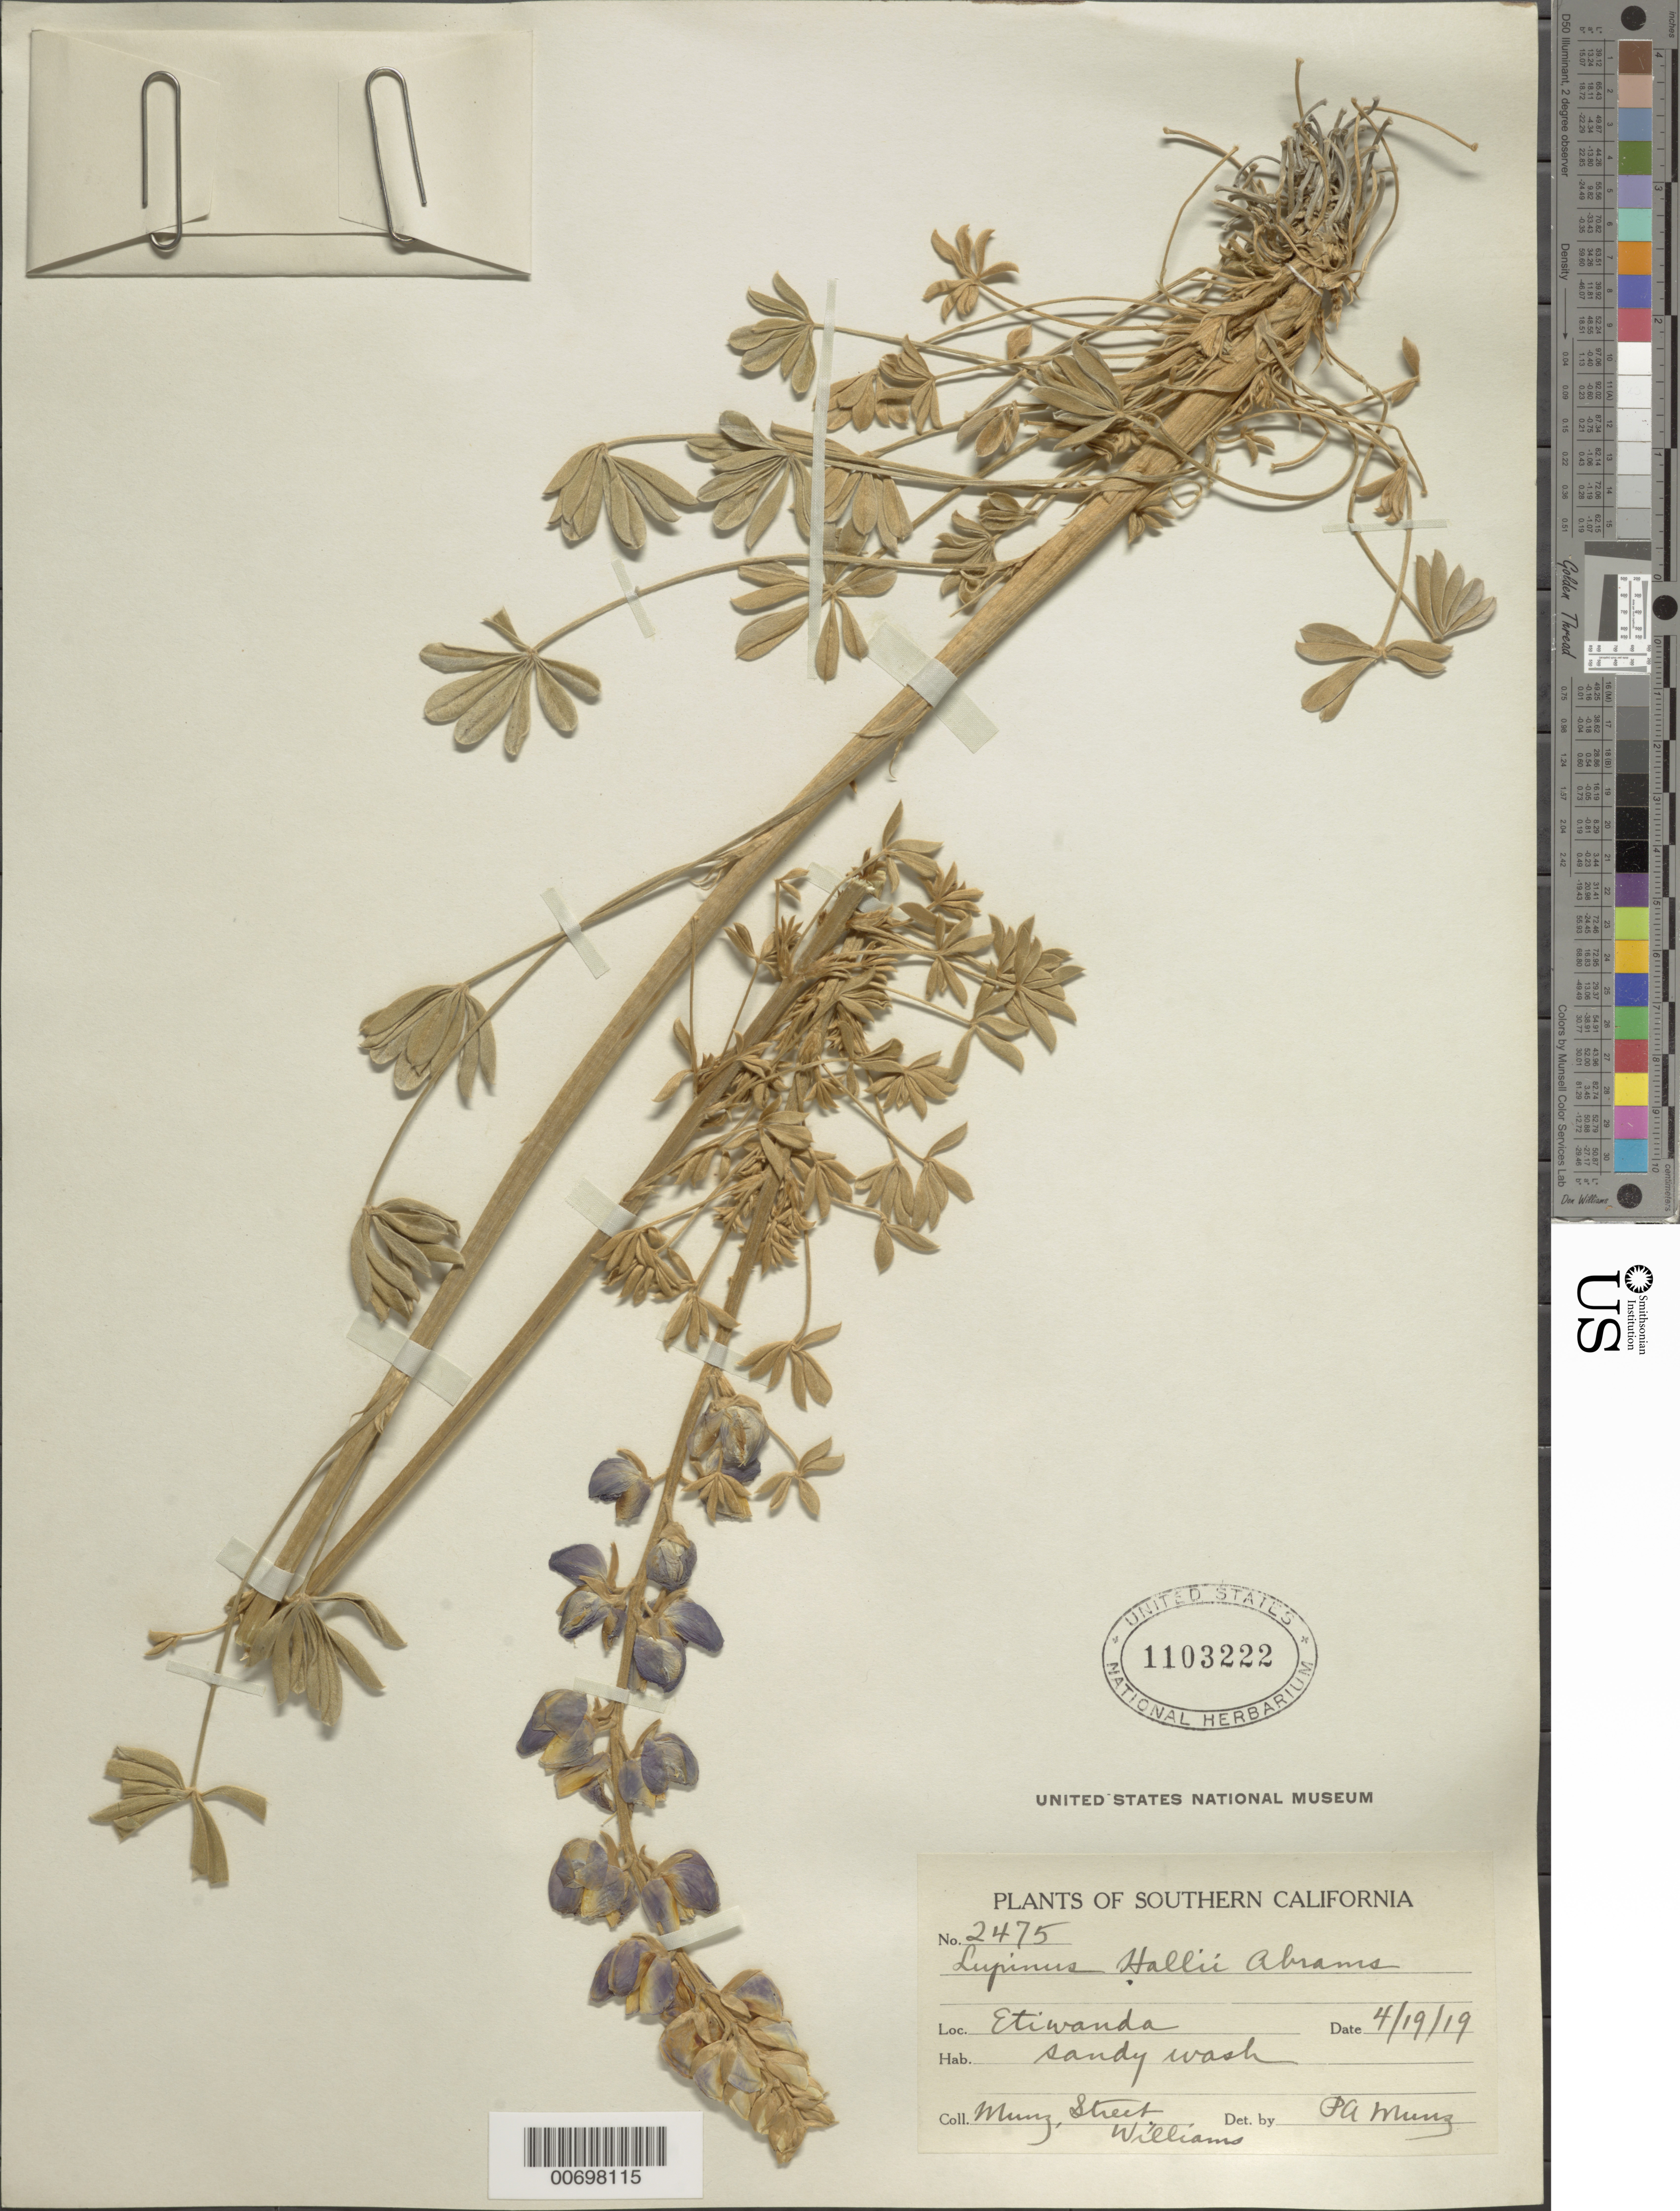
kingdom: Plantae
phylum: Tracheophyta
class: Magnoliopsida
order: Fabales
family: Fabaceae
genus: Lupinus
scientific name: Lupinus excubitus var. hallii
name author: (Abrams) C.P. Sm.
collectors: P. A. Munz, -. Street & -- Williams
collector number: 2475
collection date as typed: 19 Apr 1919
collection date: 1919-04-19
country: United States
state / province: California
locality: Sandy wash, Etiwanda.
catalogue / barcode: US 1103222